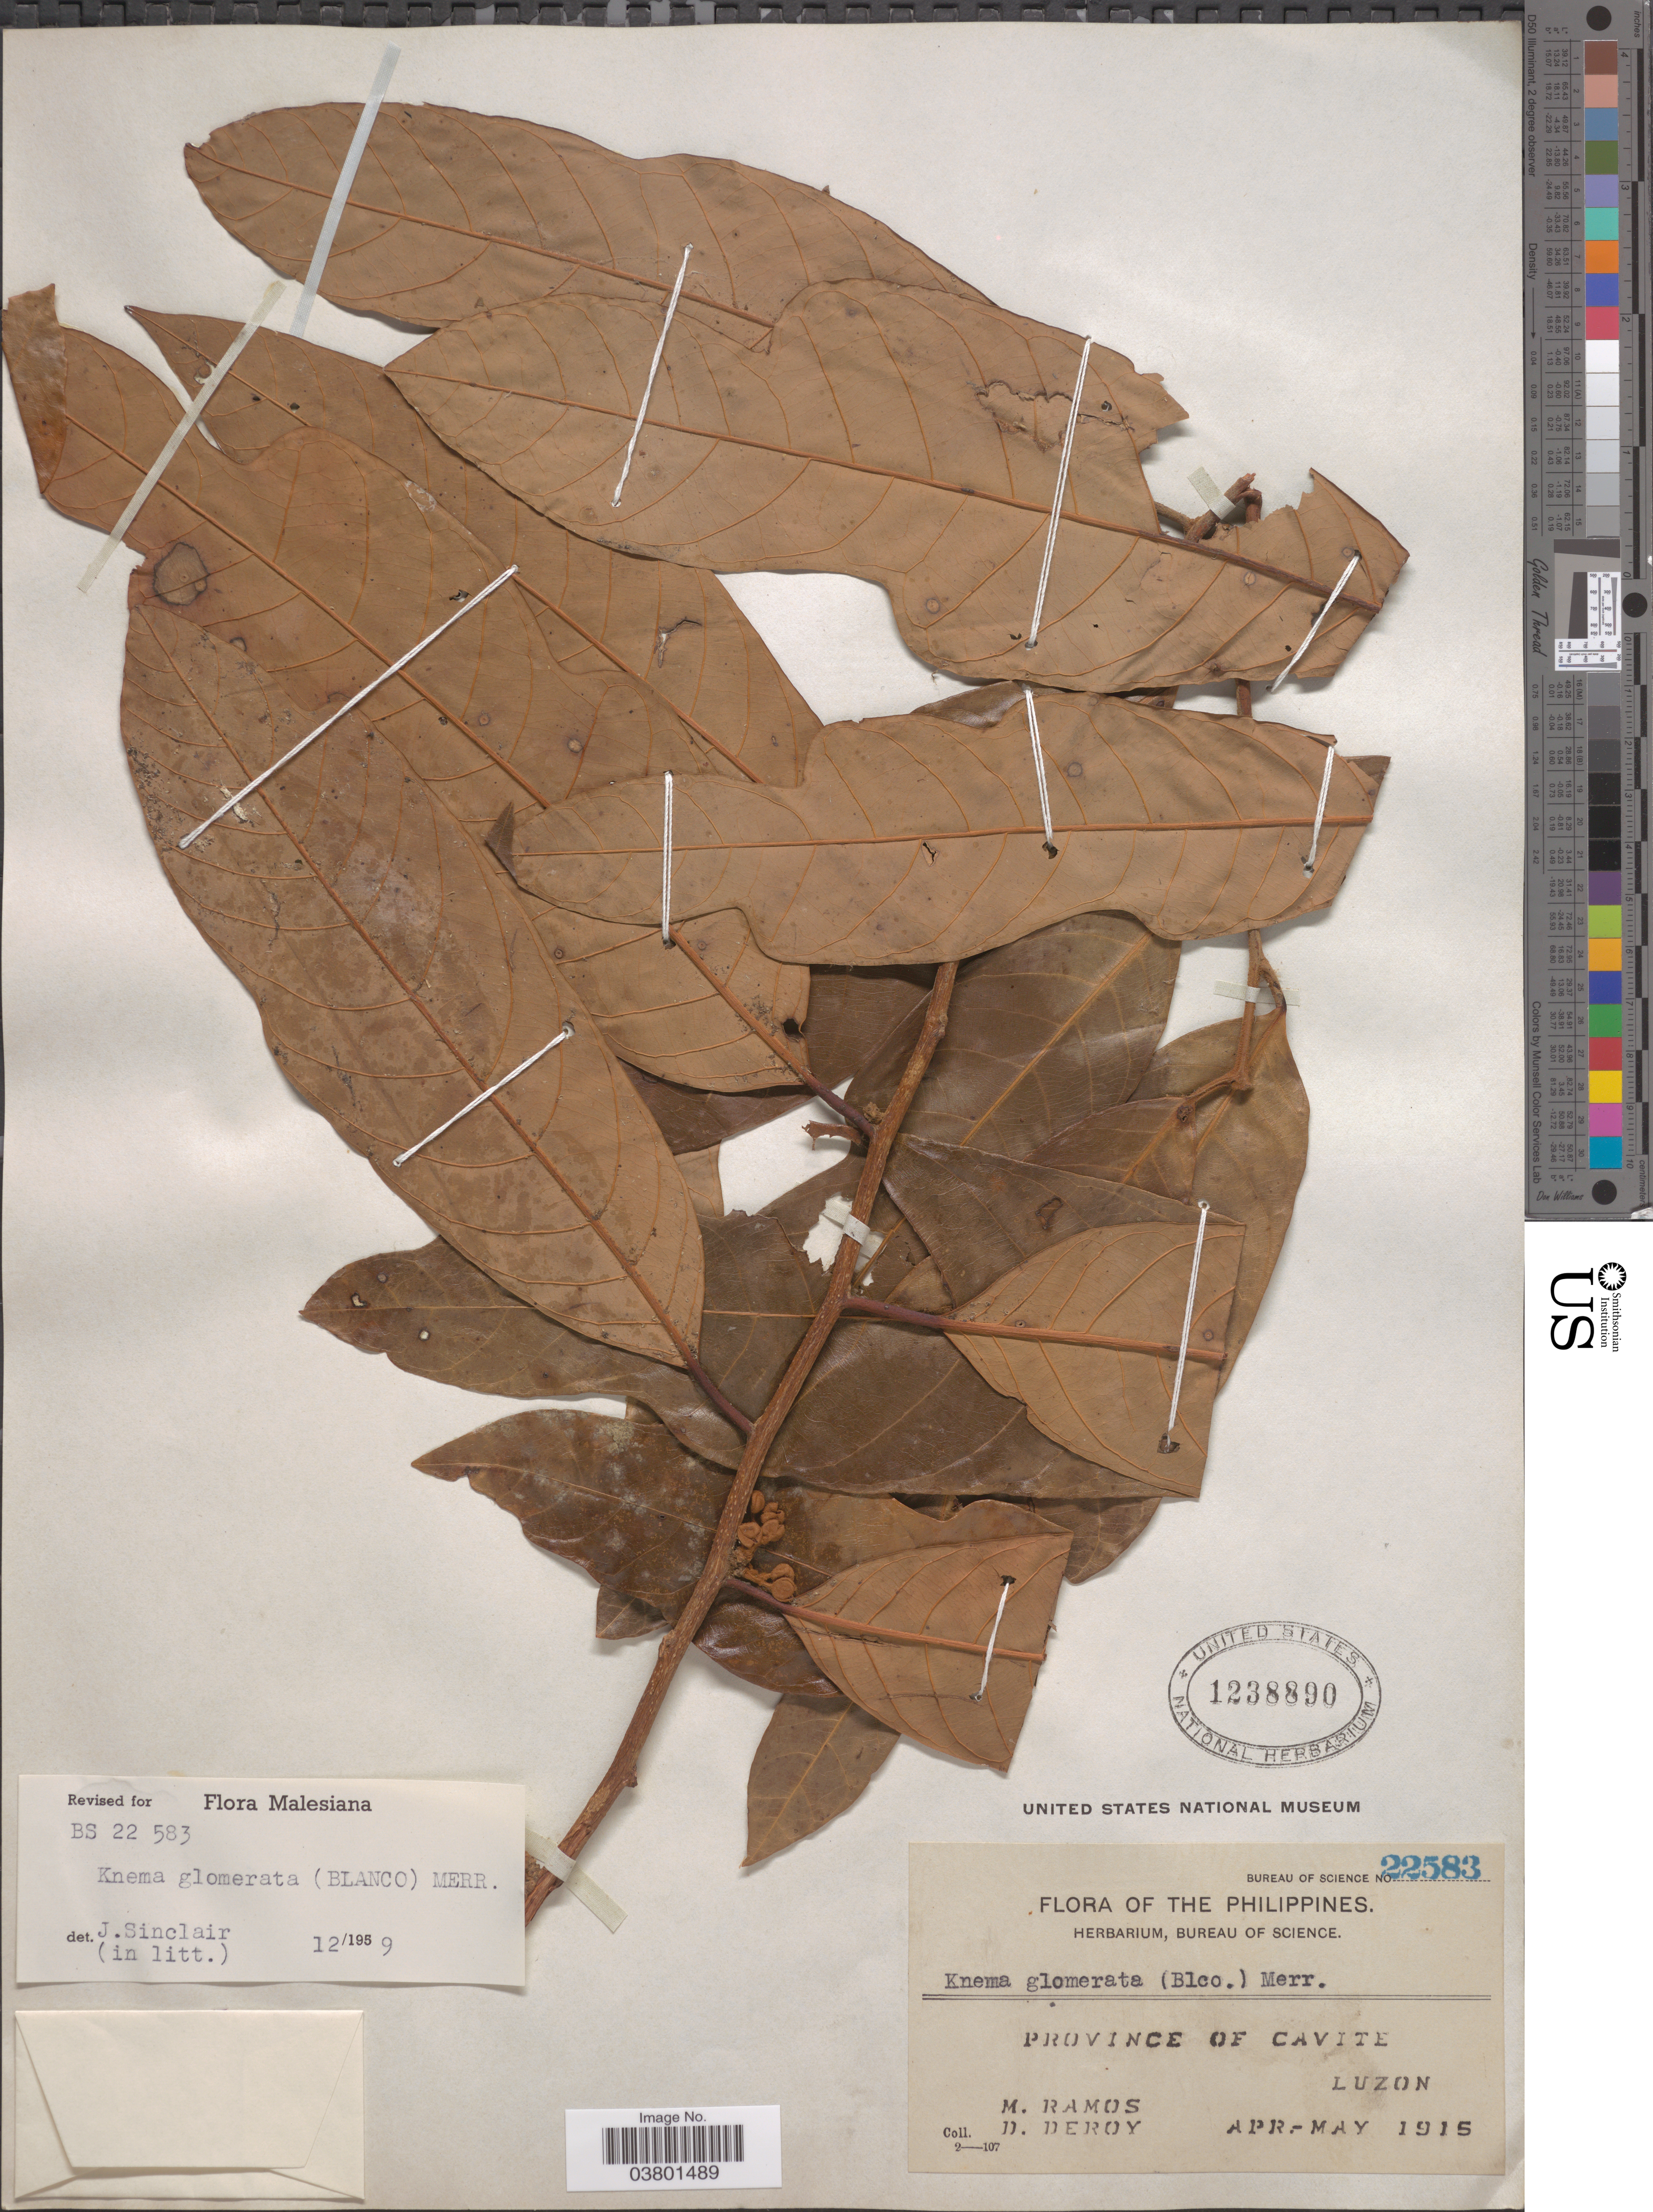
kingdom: Plantae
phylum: Tracheophyta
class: Magnoliopsida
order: Magnoliales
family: Myristicaceae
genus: Knema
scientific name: Knema glomerata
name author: (Blanco) Merr.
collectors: M. Ramos & D. Deroy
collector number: Bureau of Science 22583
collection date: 1915-04/1915-05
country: Philippines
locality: Province of Cavite. Luzon.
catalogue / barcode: US 1238890